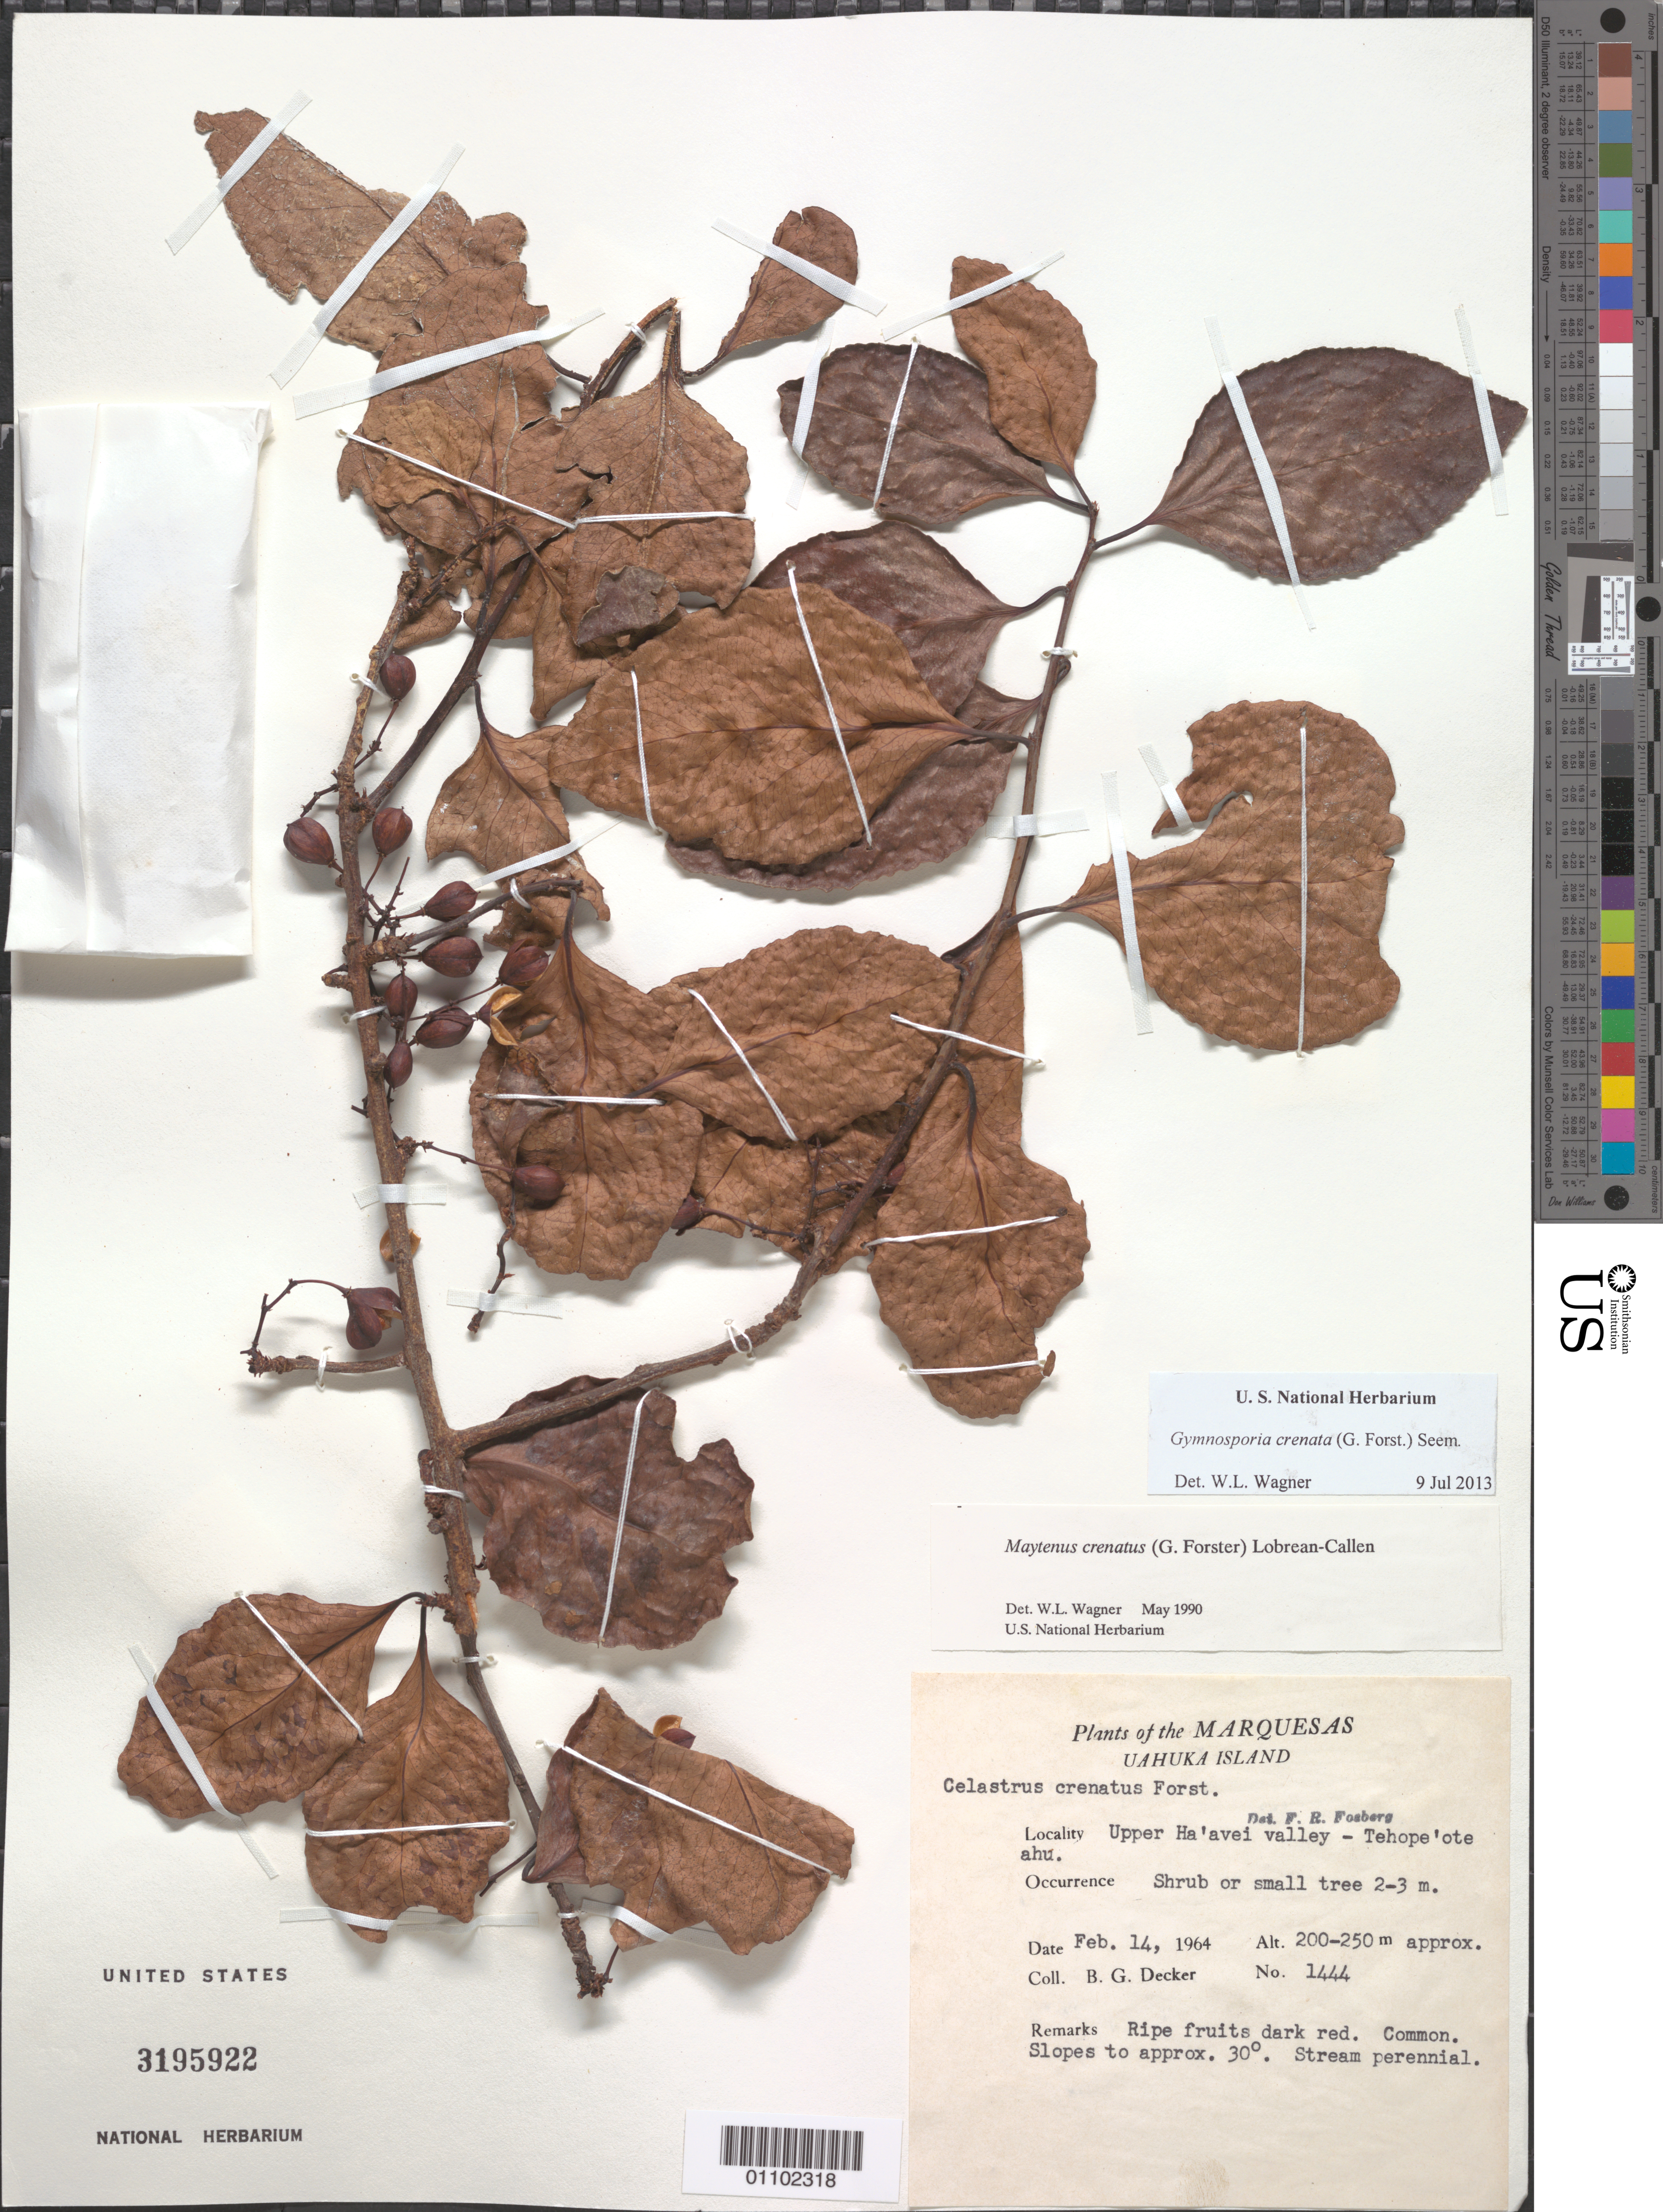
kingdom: Plantae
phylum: Tracheophyta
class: Magnoliopsida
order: Celastrales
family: Celastraceae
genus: Gymnosporia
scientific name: Gymnosporia crenata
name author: (G. Forst.) Seem.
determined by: Wagner, W. L., (BOT), Smithsonian Institution - National Museum of Natural History (UNITED STATES)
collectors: B. G. Decker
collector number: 1444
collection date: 1964-02-14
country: French Polynesia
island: Ua Huka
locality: Upper Ha'avei Valley, Tehope'ote ahu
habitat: Stream perennial, slopes to 30 deg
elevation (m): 200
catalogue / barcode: US 3195922